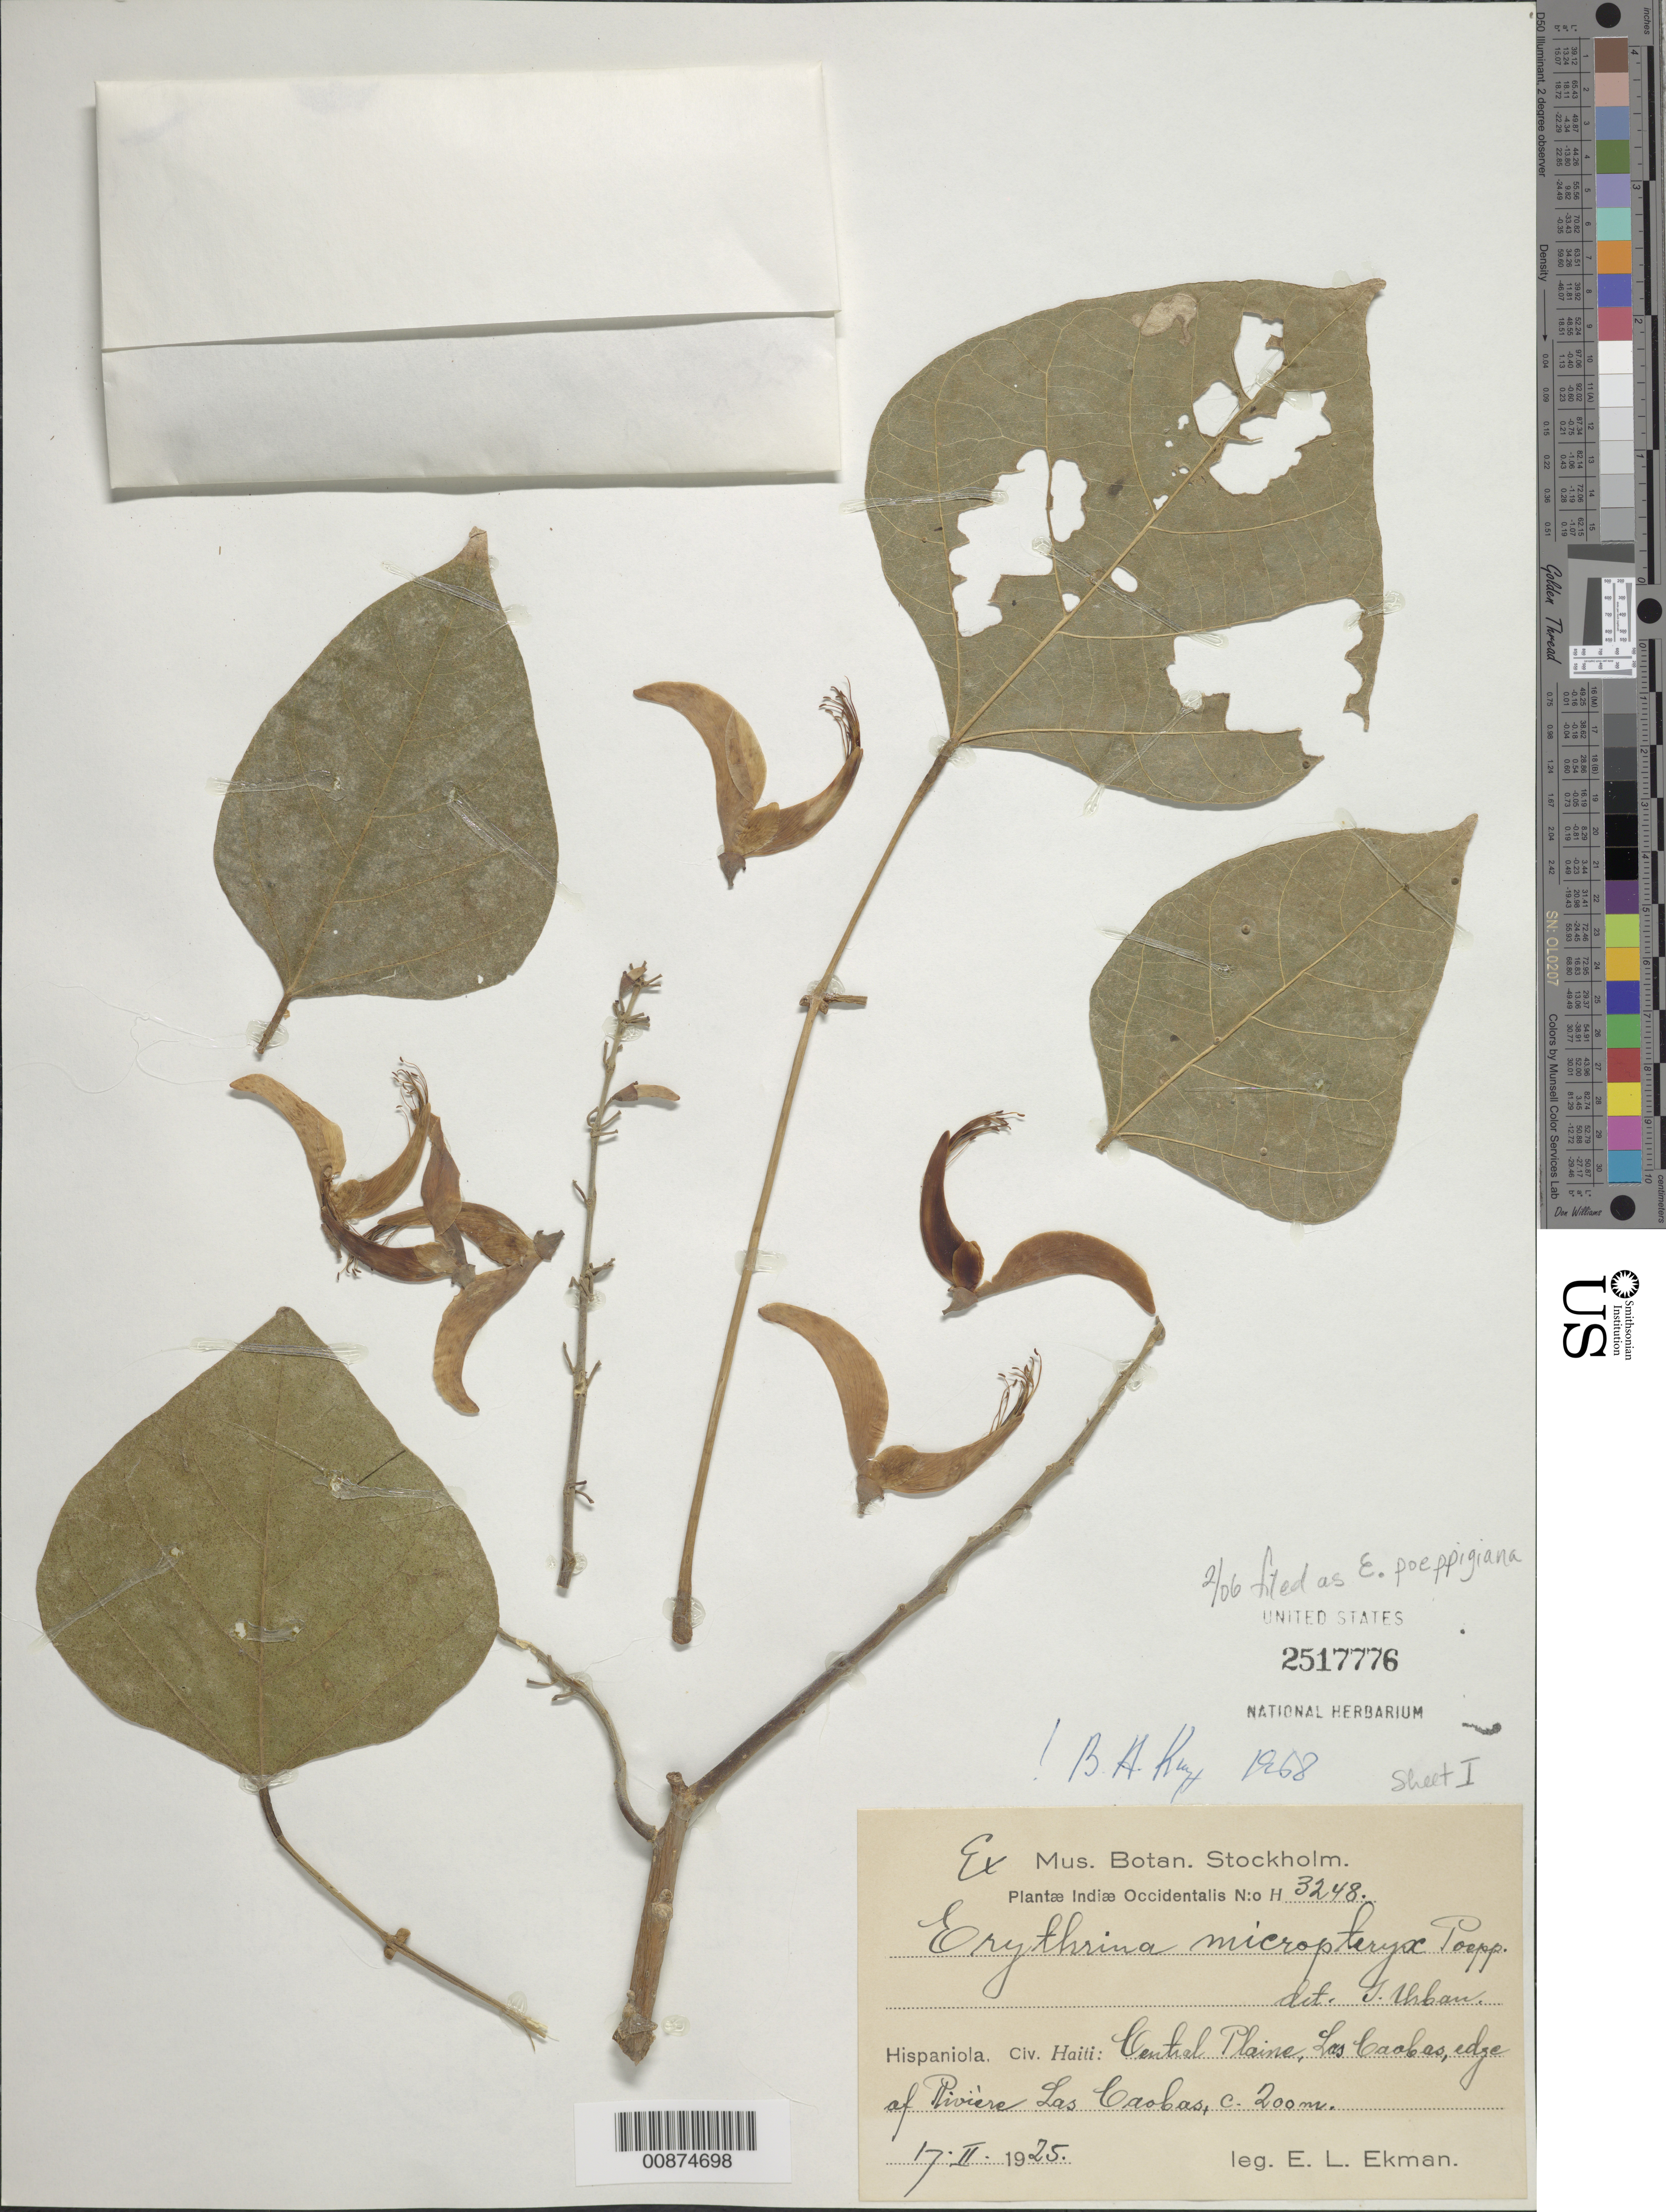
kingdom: Plantae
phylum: Tracheophyta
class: Magnoliopsida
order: Fabales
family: Fabaceae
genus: Erythrina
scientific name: Erythrina poeppigiana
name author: (Walp.) O.F. Cook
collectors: E. L. Ekman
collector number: H 3248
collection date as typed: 17 Feb 1925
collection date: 1925-02-17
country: Haiti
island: Hispaniola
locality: Central Plaine, Las Caobas, edge of Rivière Las Caobas.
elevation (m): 200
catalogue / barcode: US 2517776